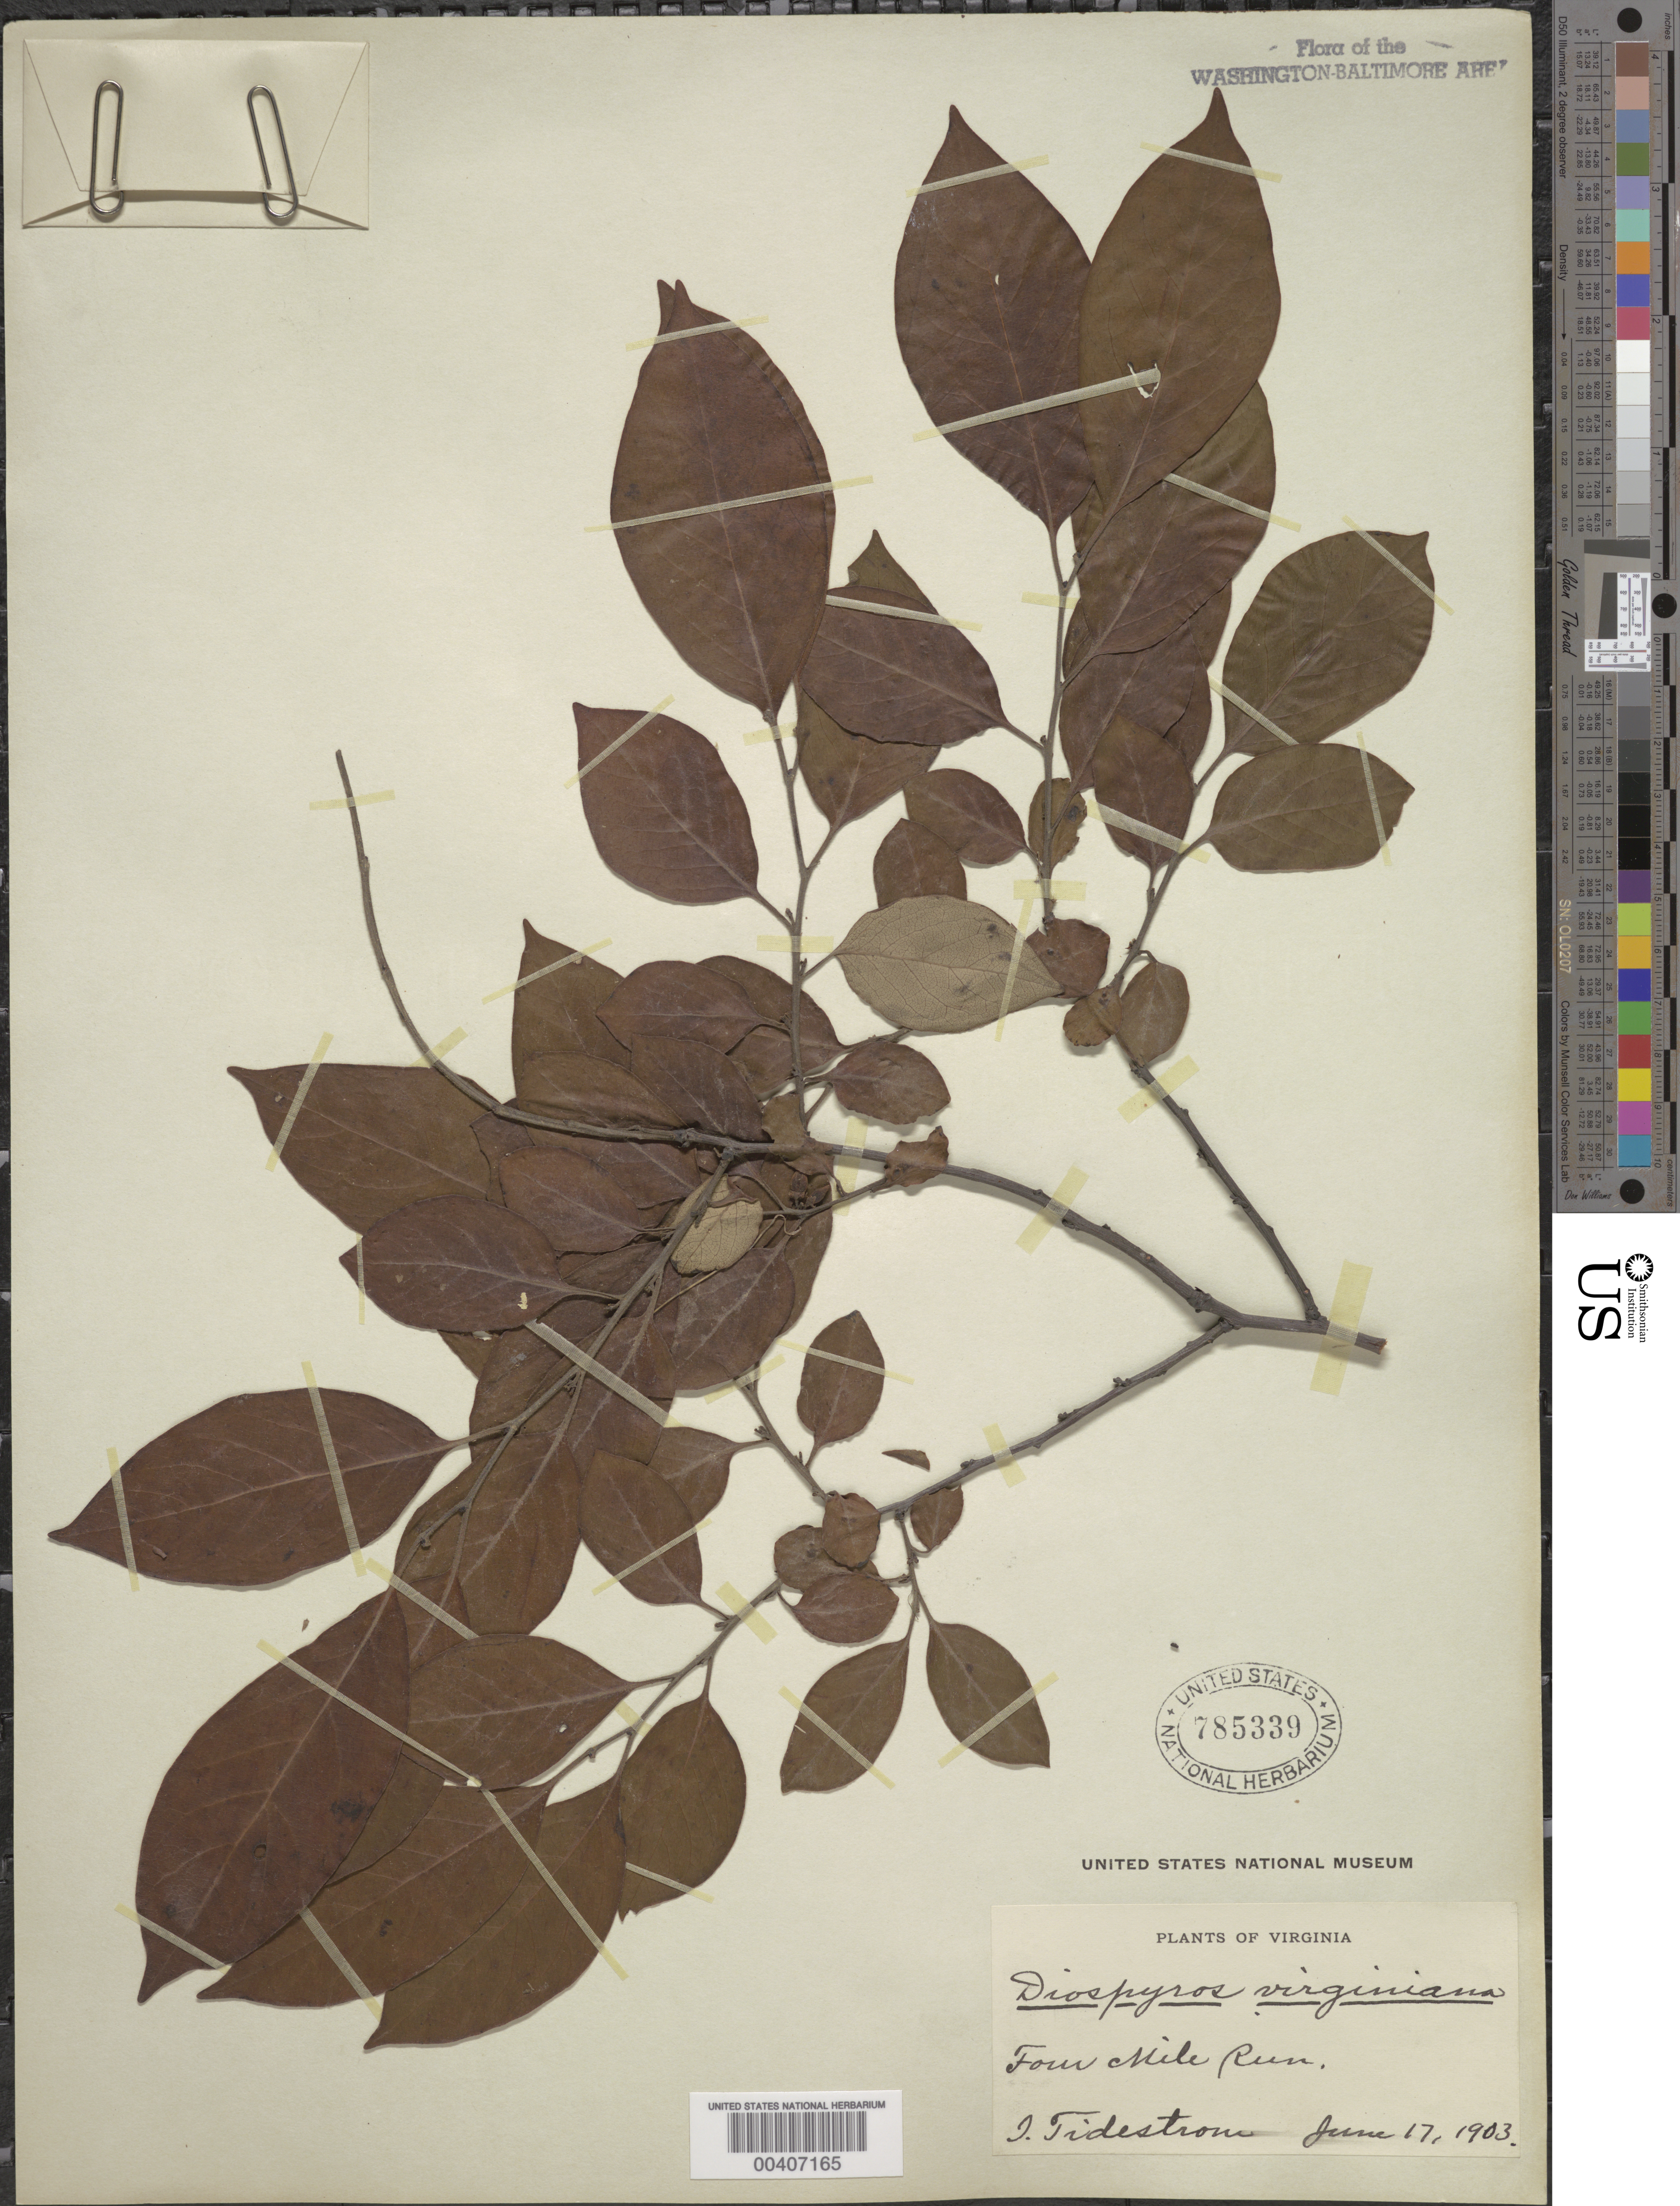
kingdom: Plantae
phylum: Tracheophyta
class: Magnoliopsida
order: Ericales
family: Ebenaceae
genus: Diospyros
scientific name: Diospyros virginiana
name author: L.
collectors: I. F. Tidestrom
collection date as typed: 17 Jun 1903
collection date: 1903-06-17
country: United States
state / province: Virginia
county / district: Arlington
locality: Four Mile Run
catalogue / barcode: US 785339